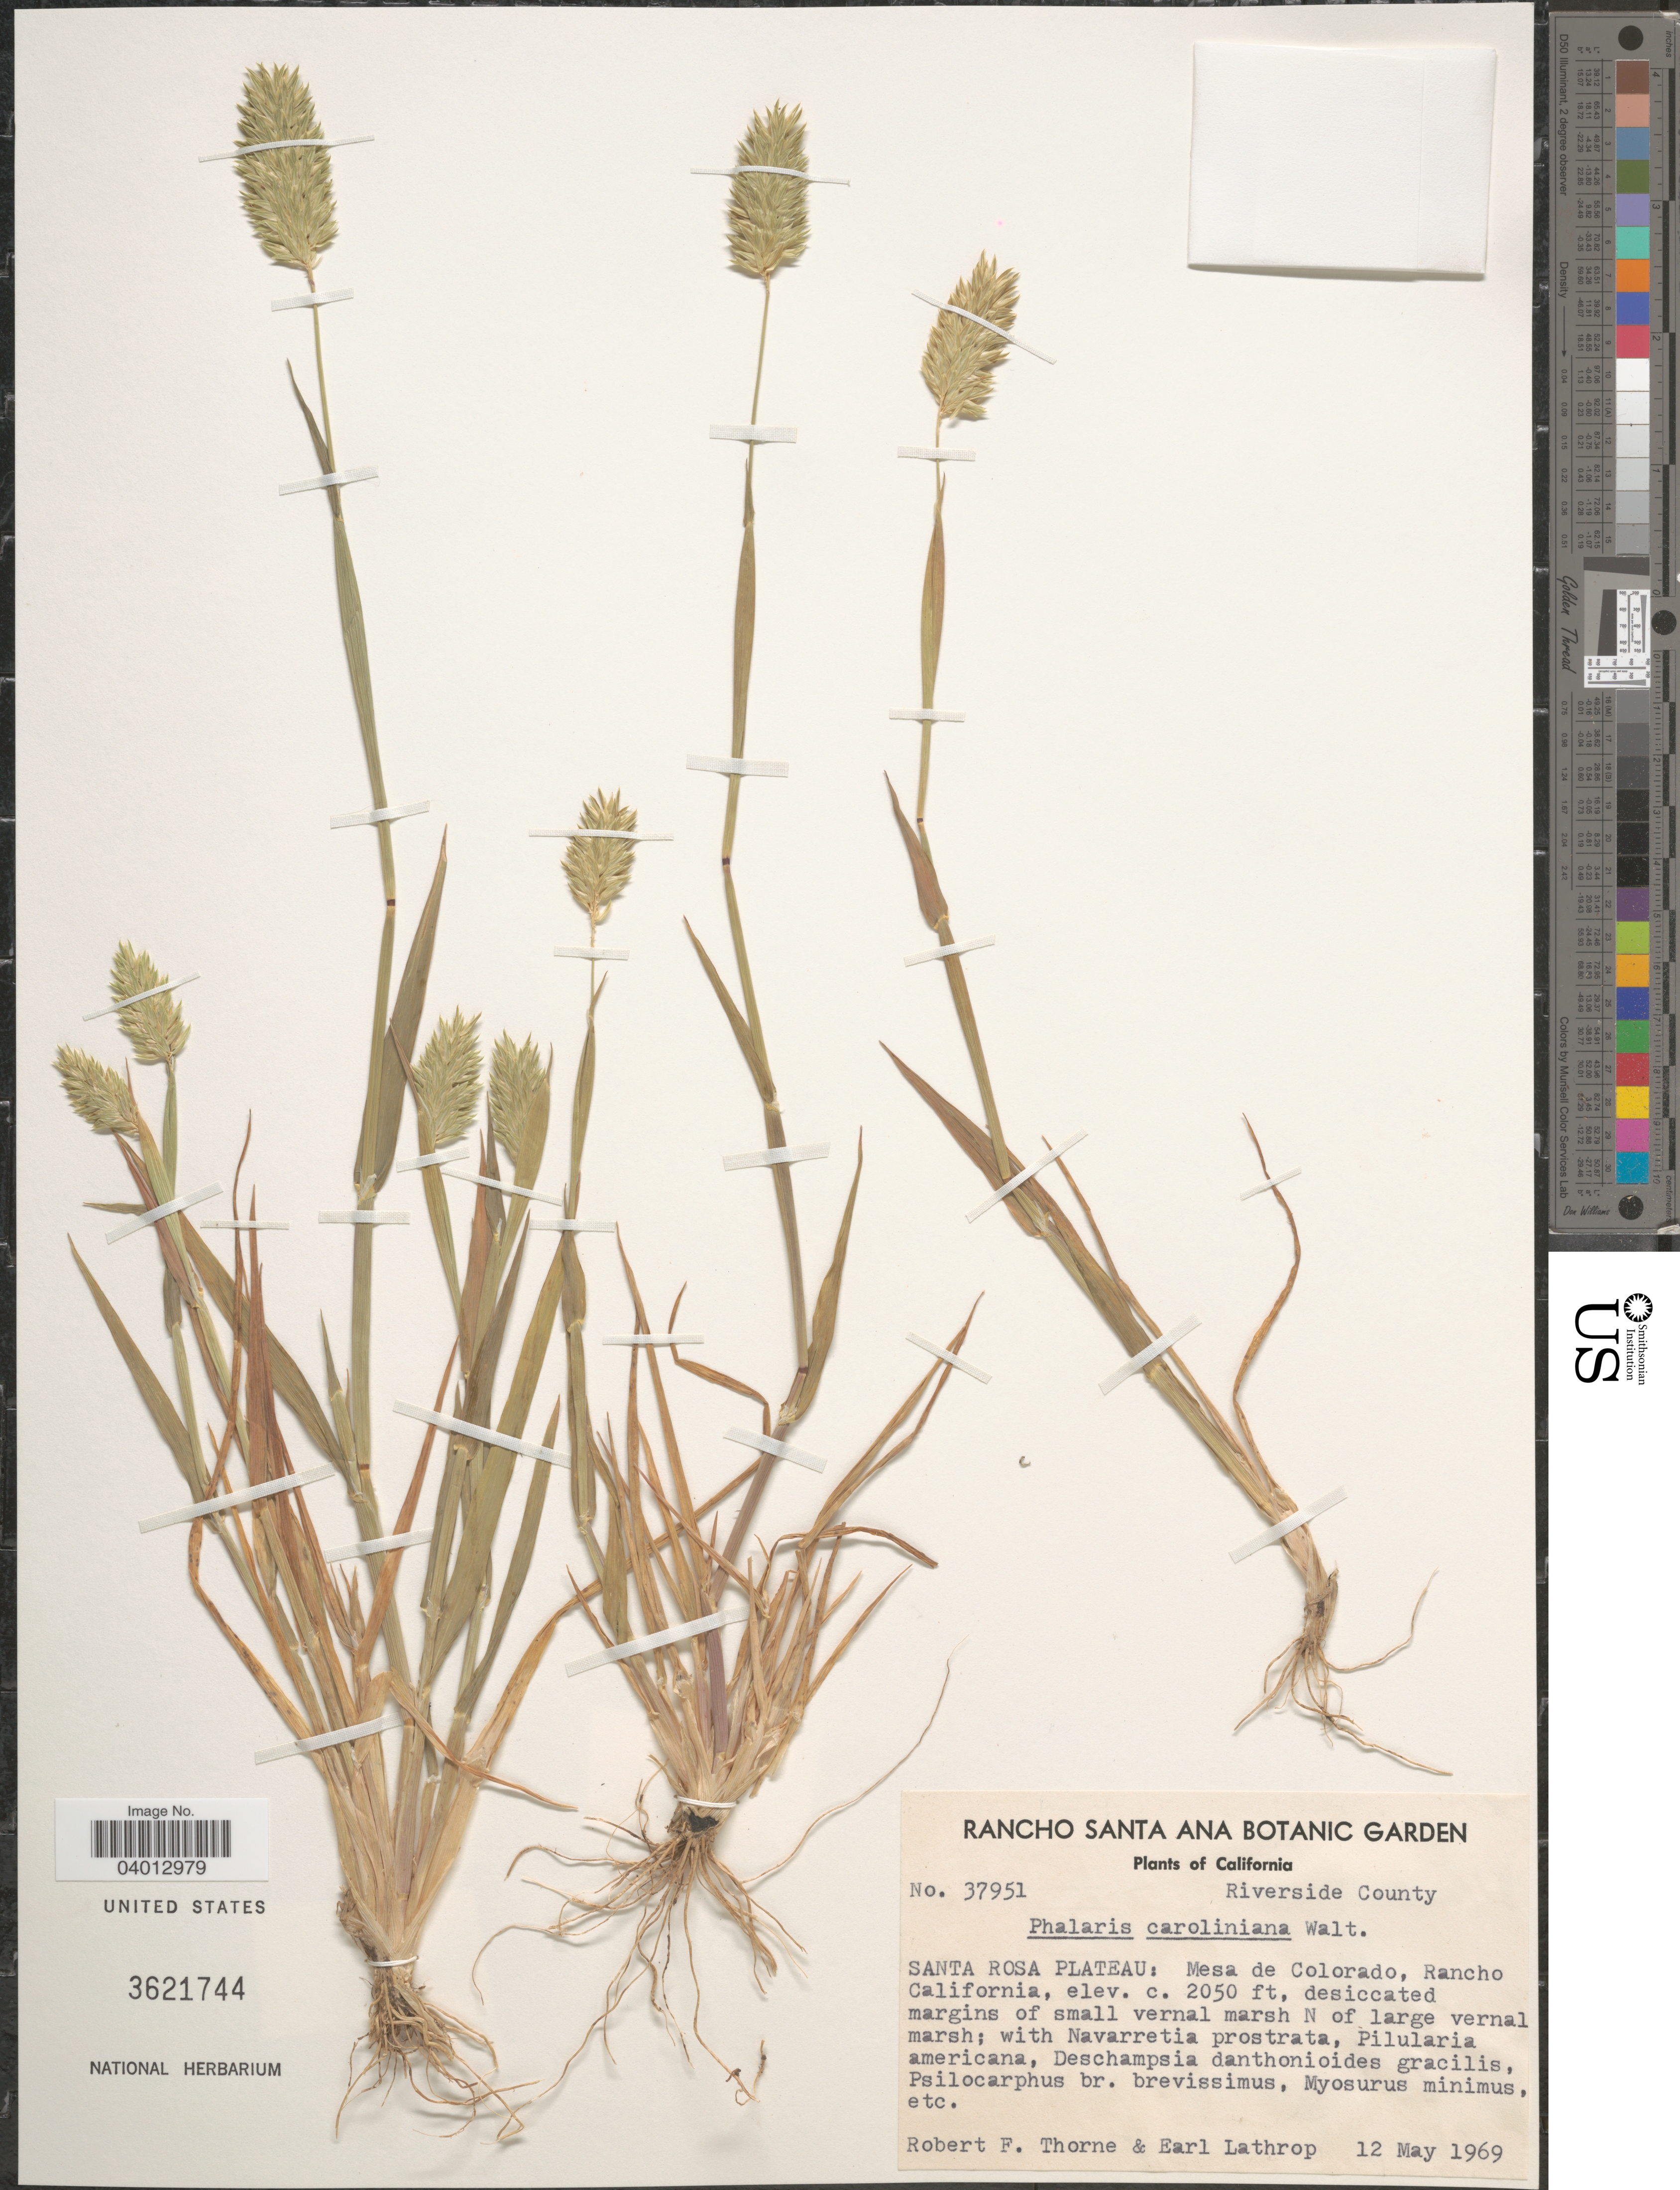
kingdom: Plantae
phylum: Tracheophyta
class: Liliopsida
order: Poales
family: Poaceae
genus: Phalaris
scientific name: Phalaris caroliniana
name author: Walter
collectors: R. F. Thorne & E. W. Lathrop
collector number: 37951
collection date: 1969-05-12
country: United States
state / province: California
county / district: Riverside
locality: Riverside County. Santa Rosa Plateau: Mesa de Colorado, Rancho California, desiccated margins of small vernal marsh N of large vernal marsh.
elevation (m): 625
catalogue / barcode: US 3621744